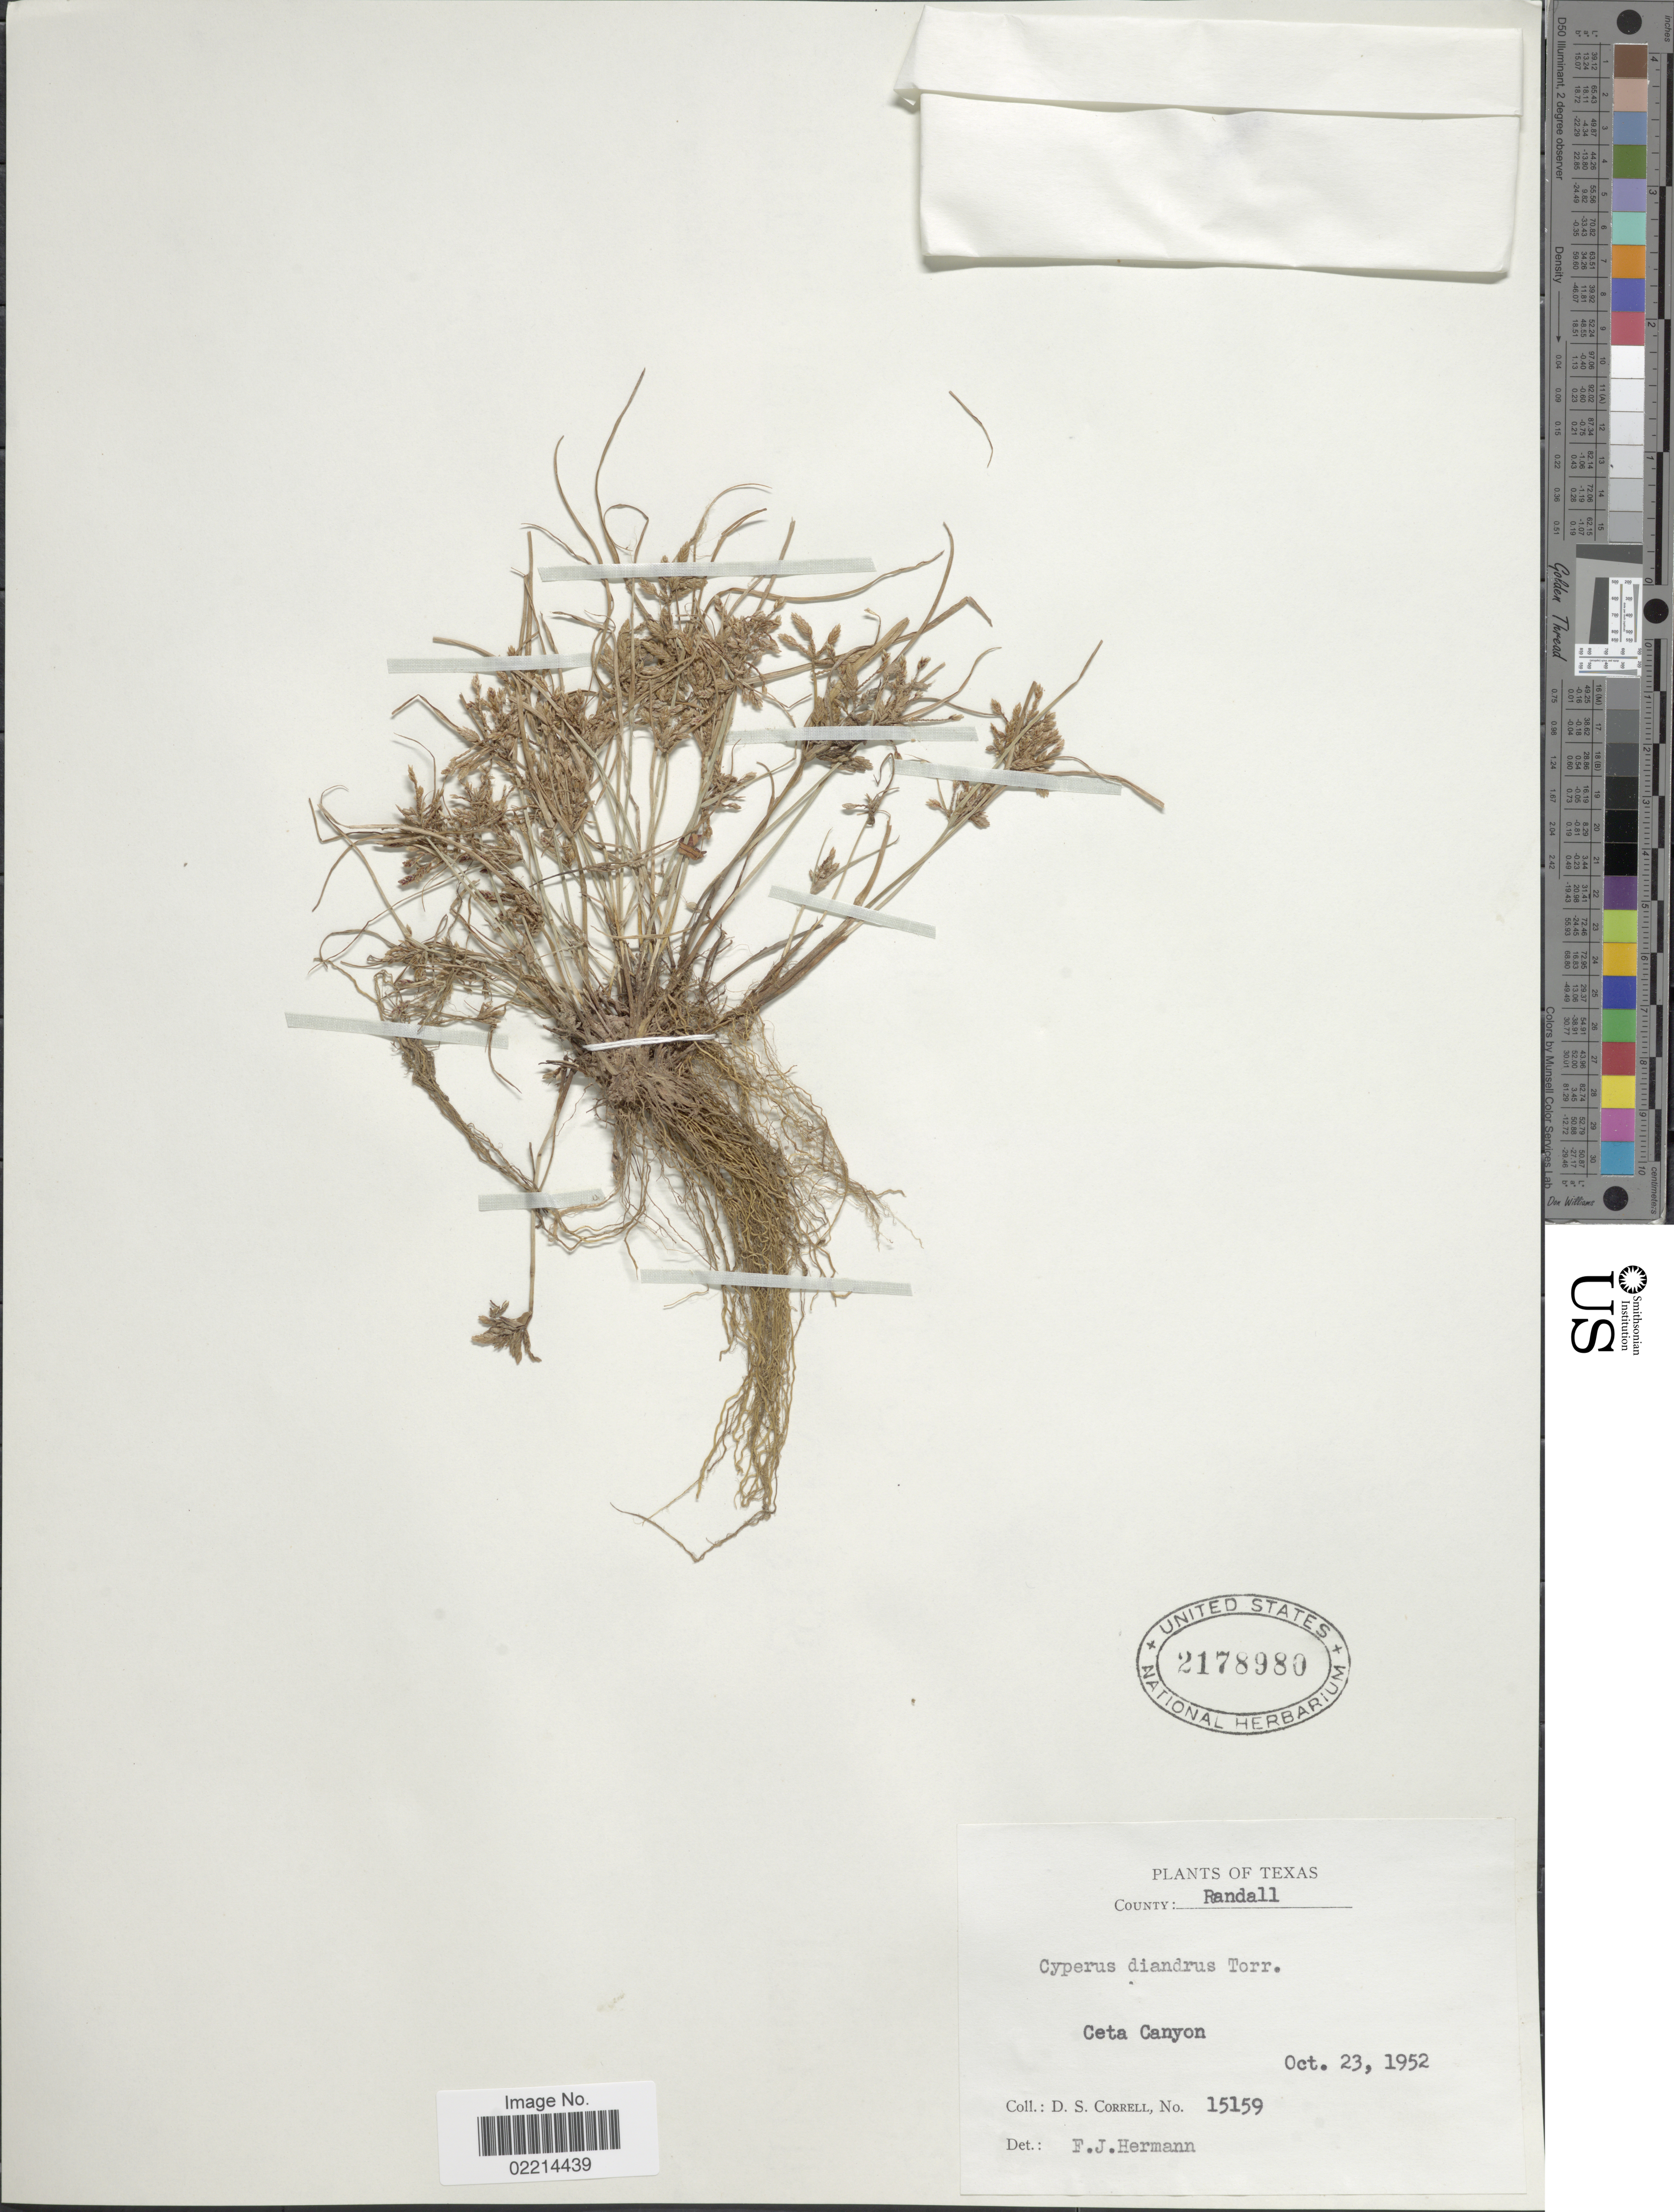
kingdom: Plantae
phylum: Tracheophyta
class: Liliopsida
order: Poales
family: Cyperaceae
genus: Cyperus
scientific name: Cyperus diandrus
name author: Torr.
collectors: D. S. Correll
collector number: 15159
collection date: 1952-10-23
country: United States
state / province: Texas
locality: County: Randall, Ceta Canyon.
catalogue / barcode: US 2178980